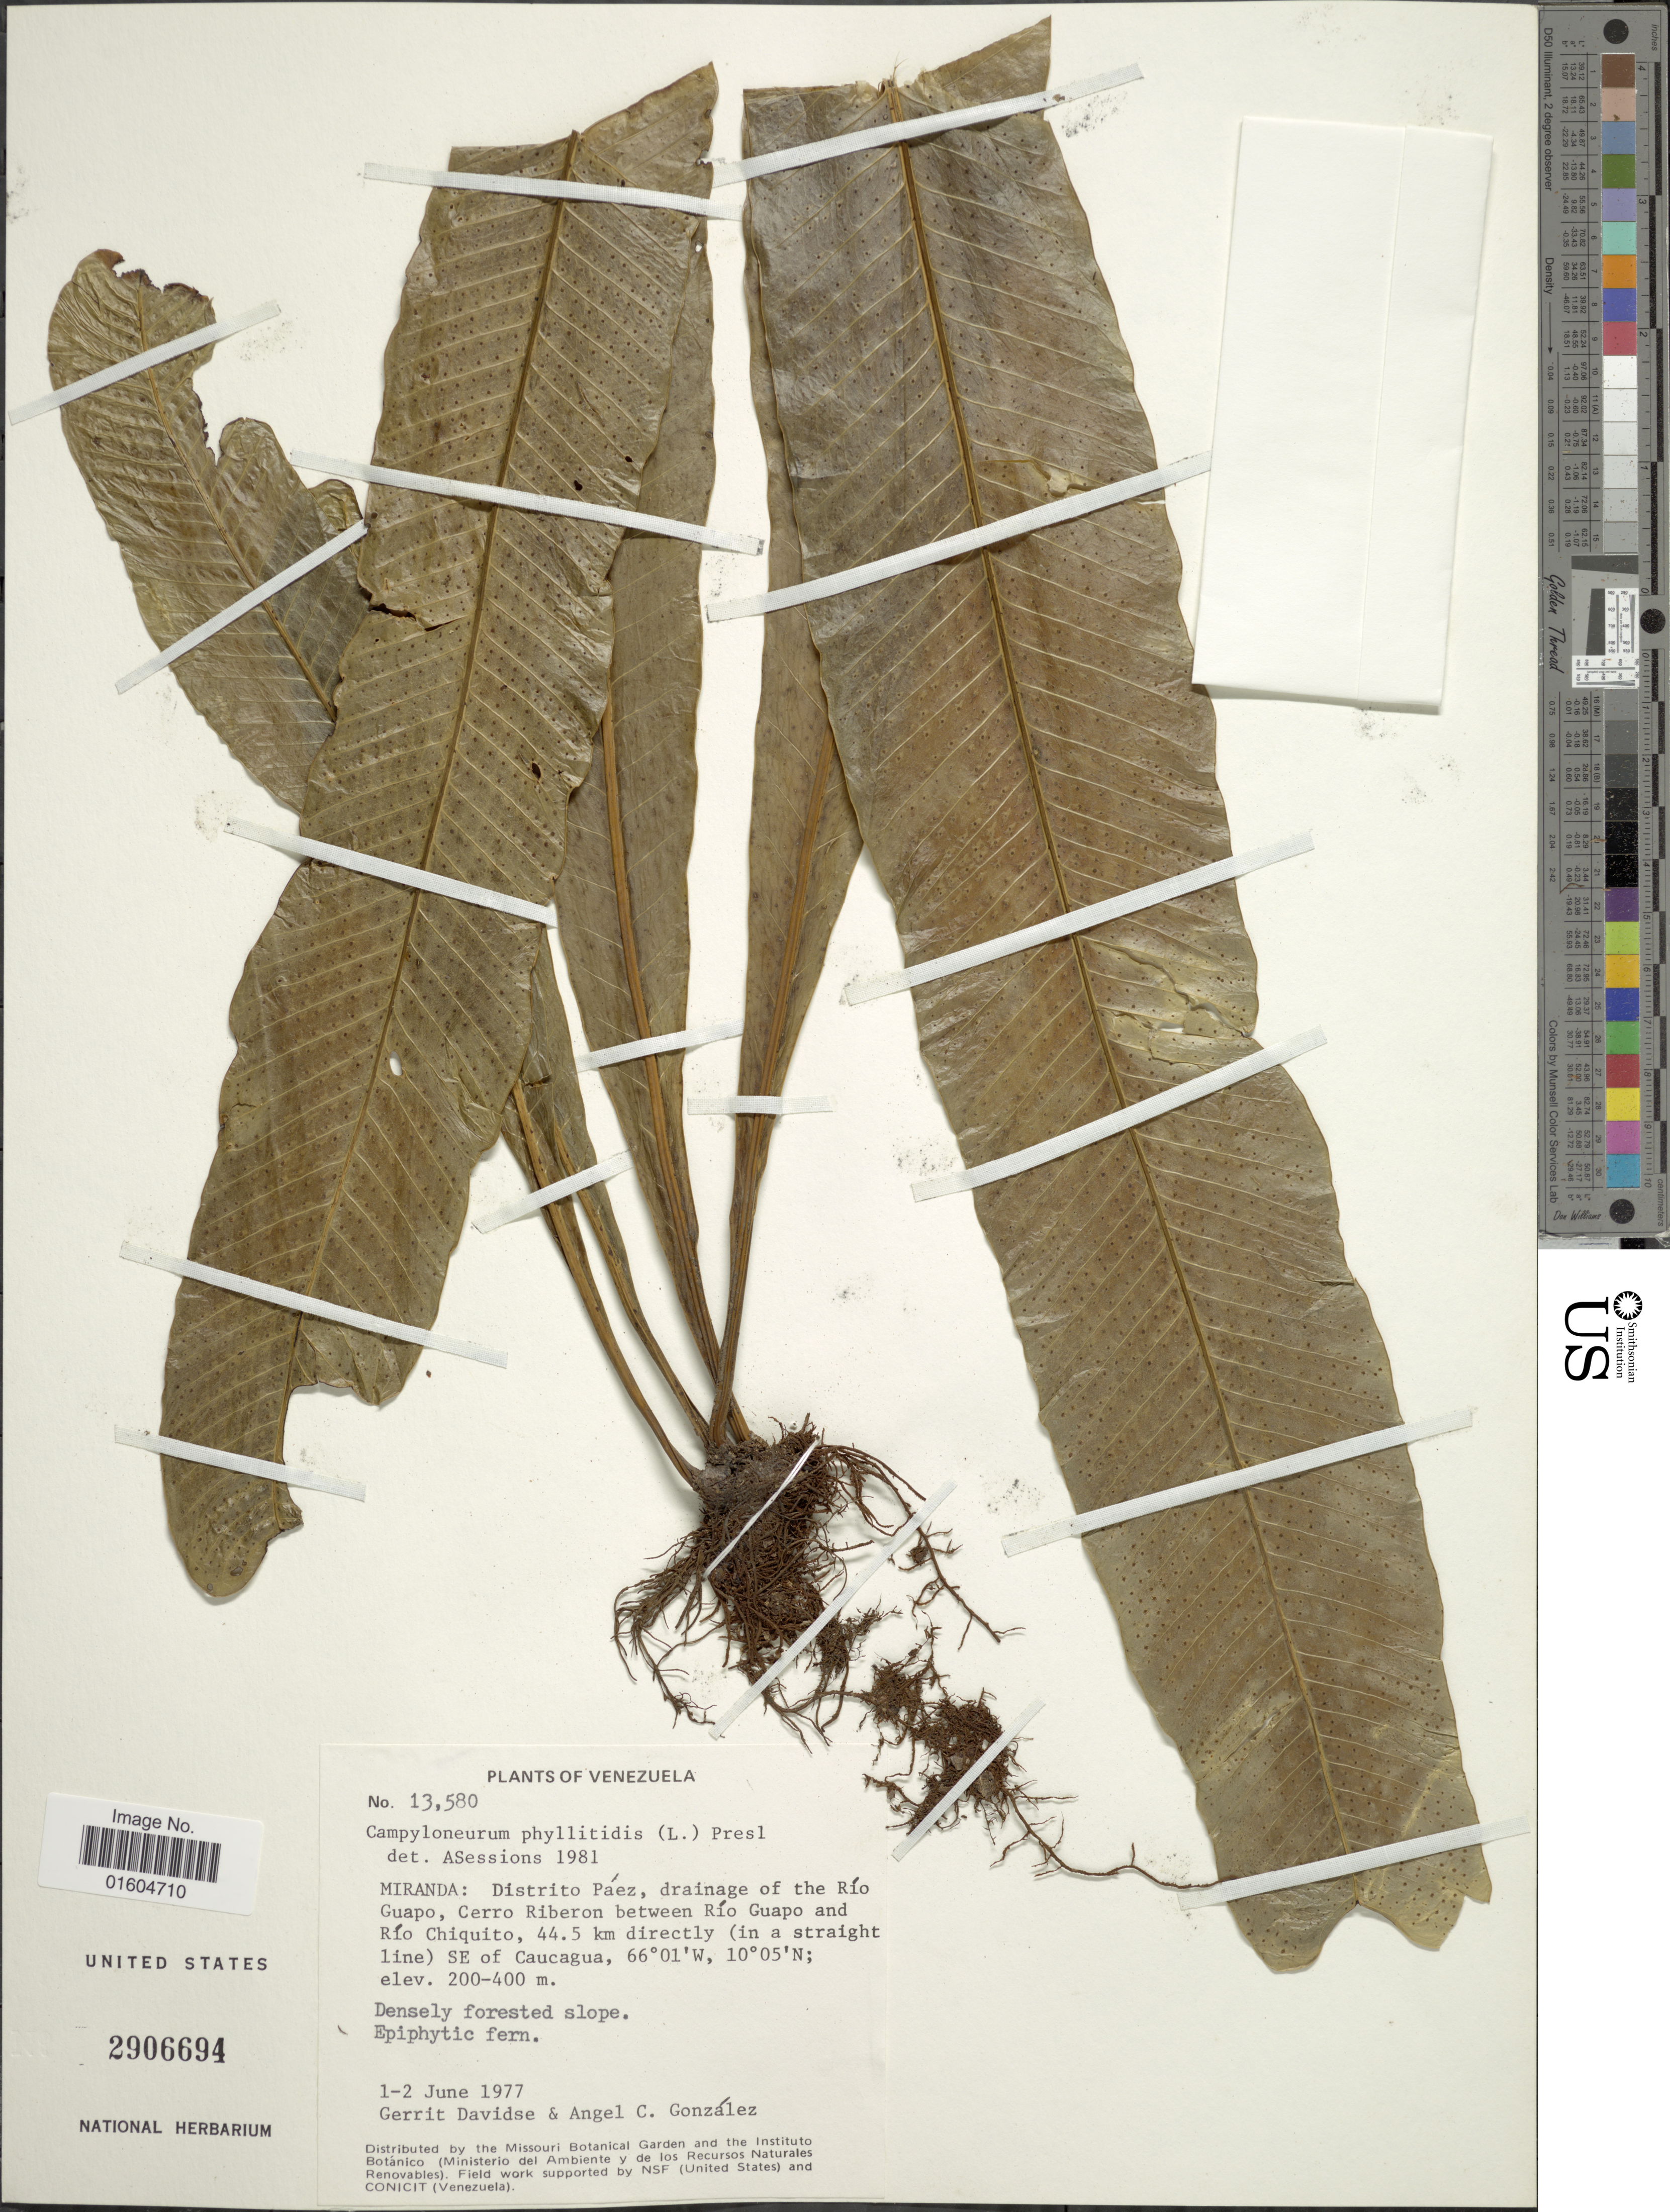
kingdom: Plantae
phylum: Tracheophyta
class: Polypodiopsida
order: Polypodiales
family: Polypodiaceae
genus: Campyloneurum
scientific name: Campyloneurum phyllitidis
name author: (L.) C. Presl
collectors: G. Davidse & A. C. González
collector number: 13580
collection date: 1977-06-01/1977-06-02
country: Venezuela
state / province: Miranda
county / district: Páez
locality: Drainage of the Rio Guapo, Cerro Riberon between Rio Guapo and Rio Chiquito, 44.5 km directly (in a straight line) SE of Caucagua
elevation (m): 200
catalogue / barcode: US 2906694